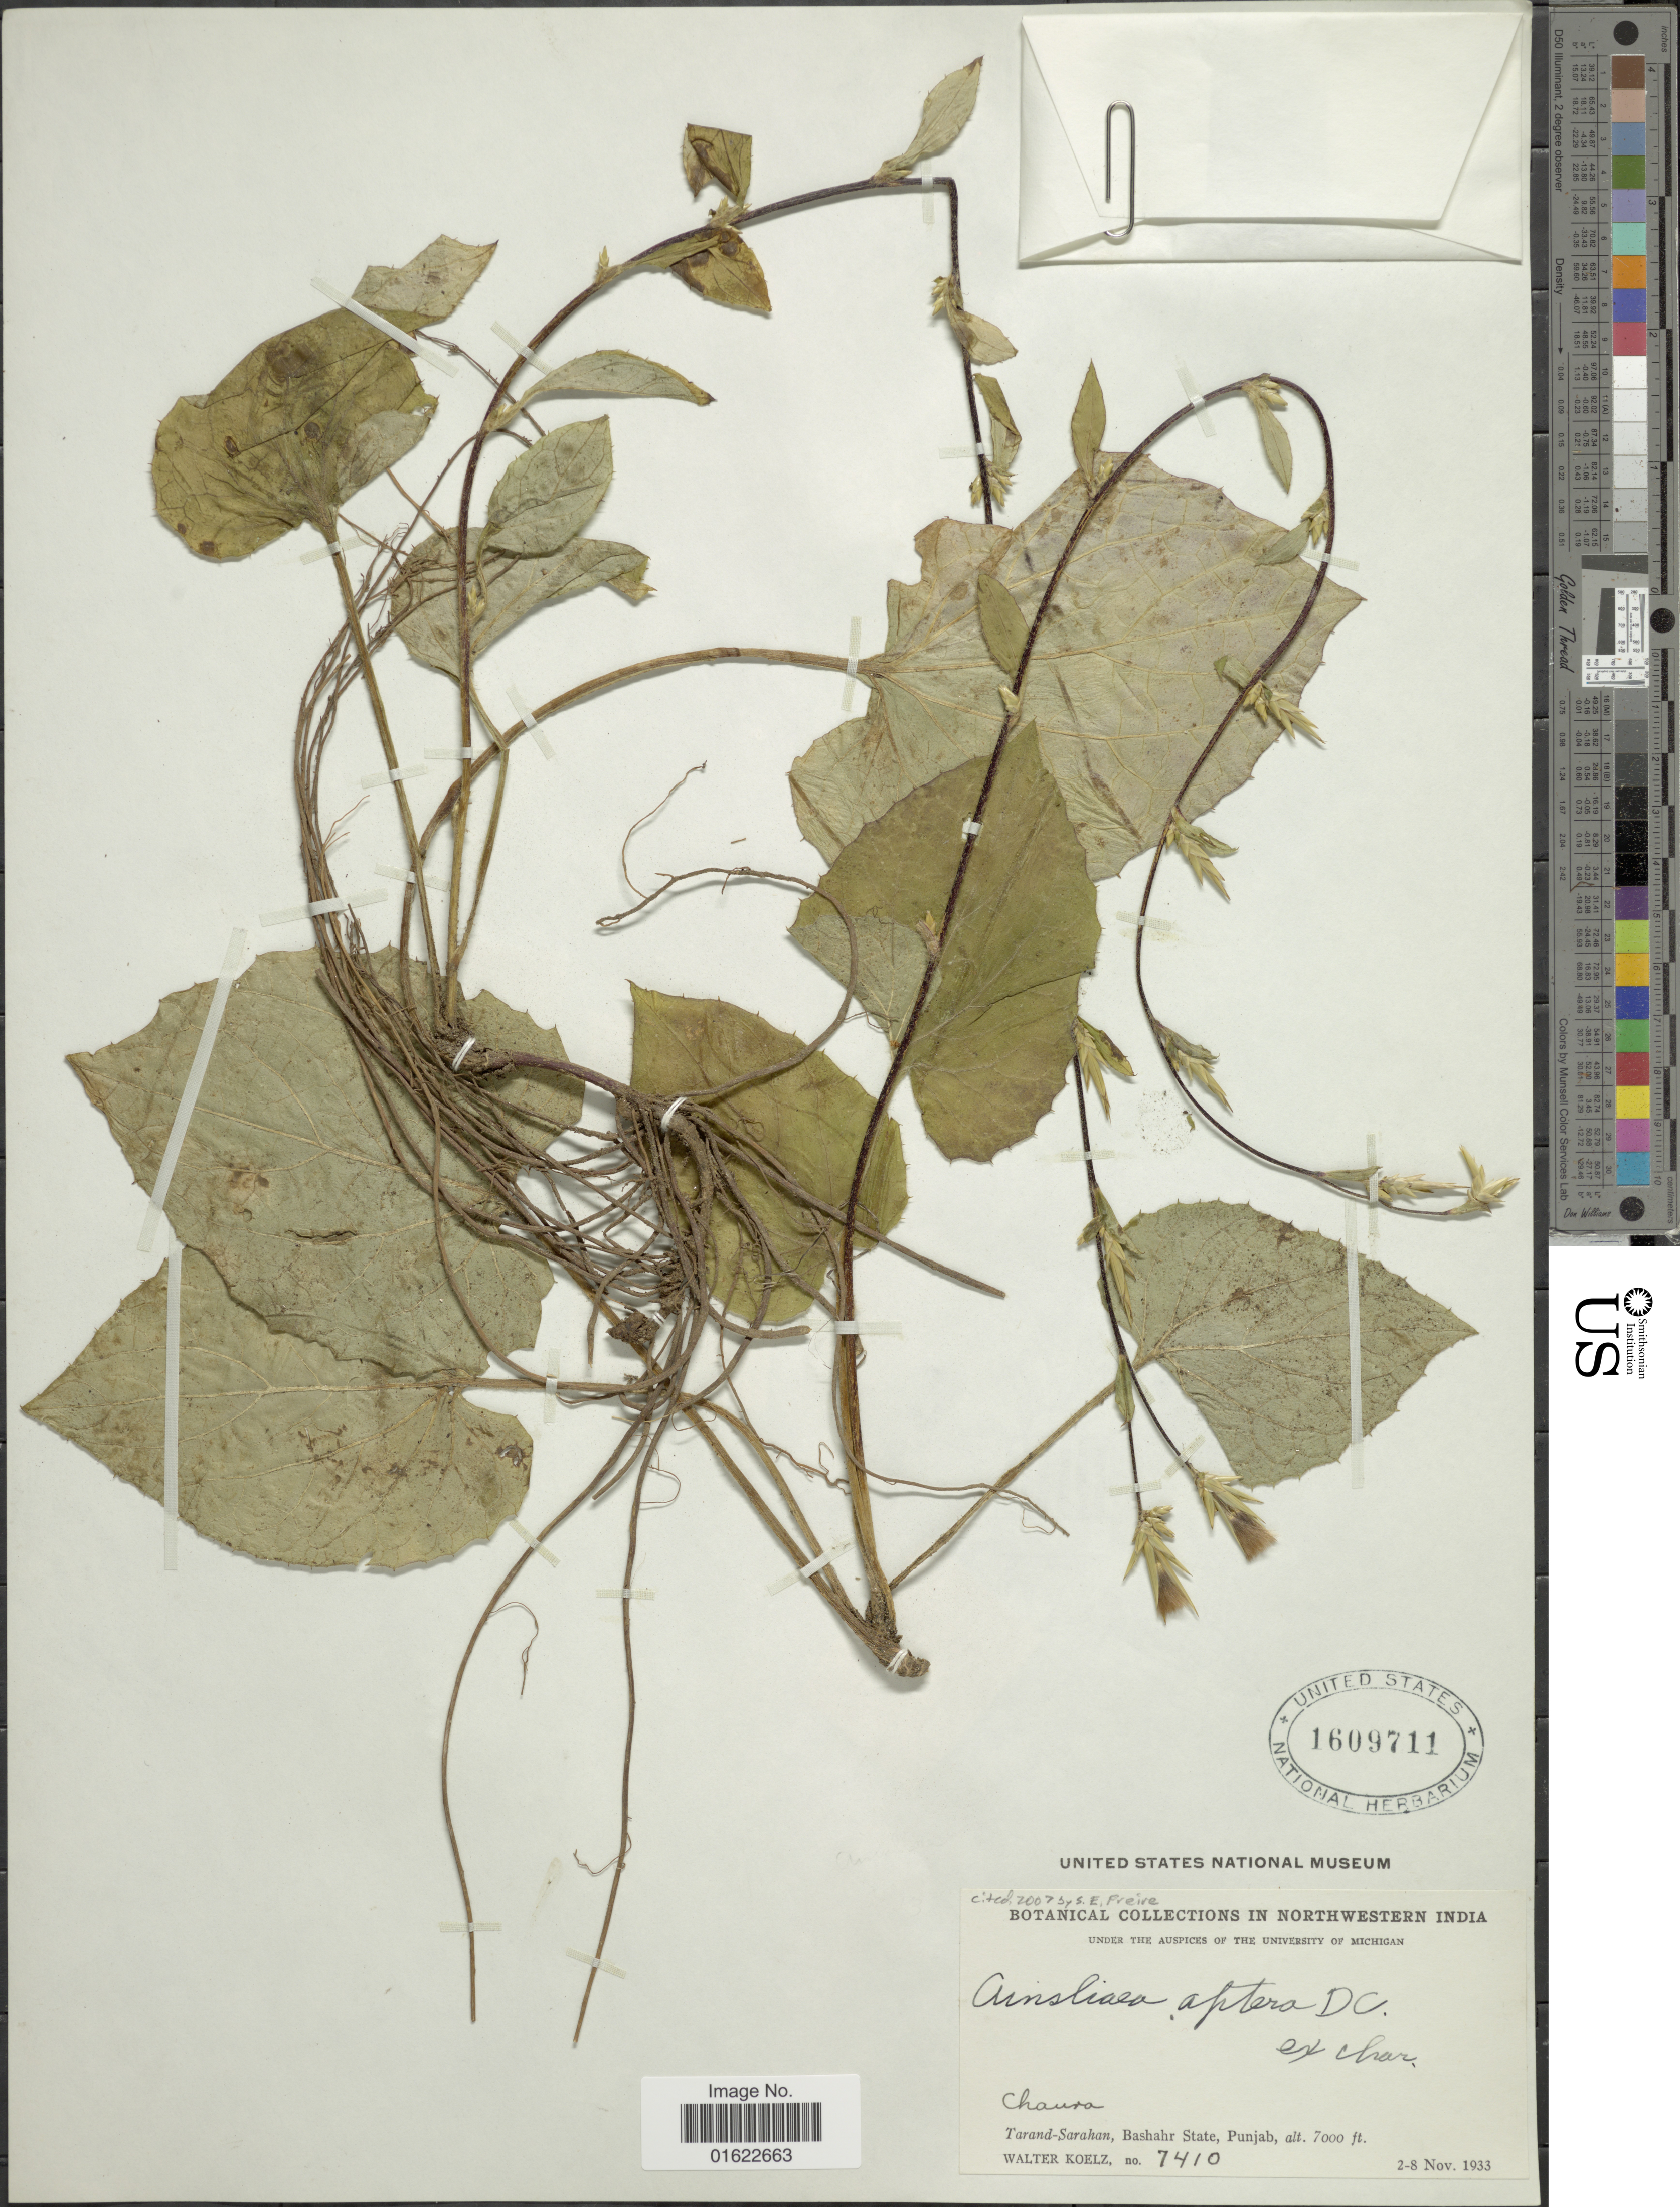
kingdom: Plantae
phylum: Tracheophyta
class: Magnoliopsida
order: Asterales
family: Asteraceae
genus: Ainsliaea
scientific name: Ainsliaea aptera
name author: DC.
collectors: W. N. Koelz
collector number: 7410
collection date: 1933-11-02/1933-11-08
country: India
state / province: Punjab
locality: Northwestern India, Chaura, Tarand-Sarahan, Bashahr State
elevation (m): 2134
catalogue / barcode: US 1609711